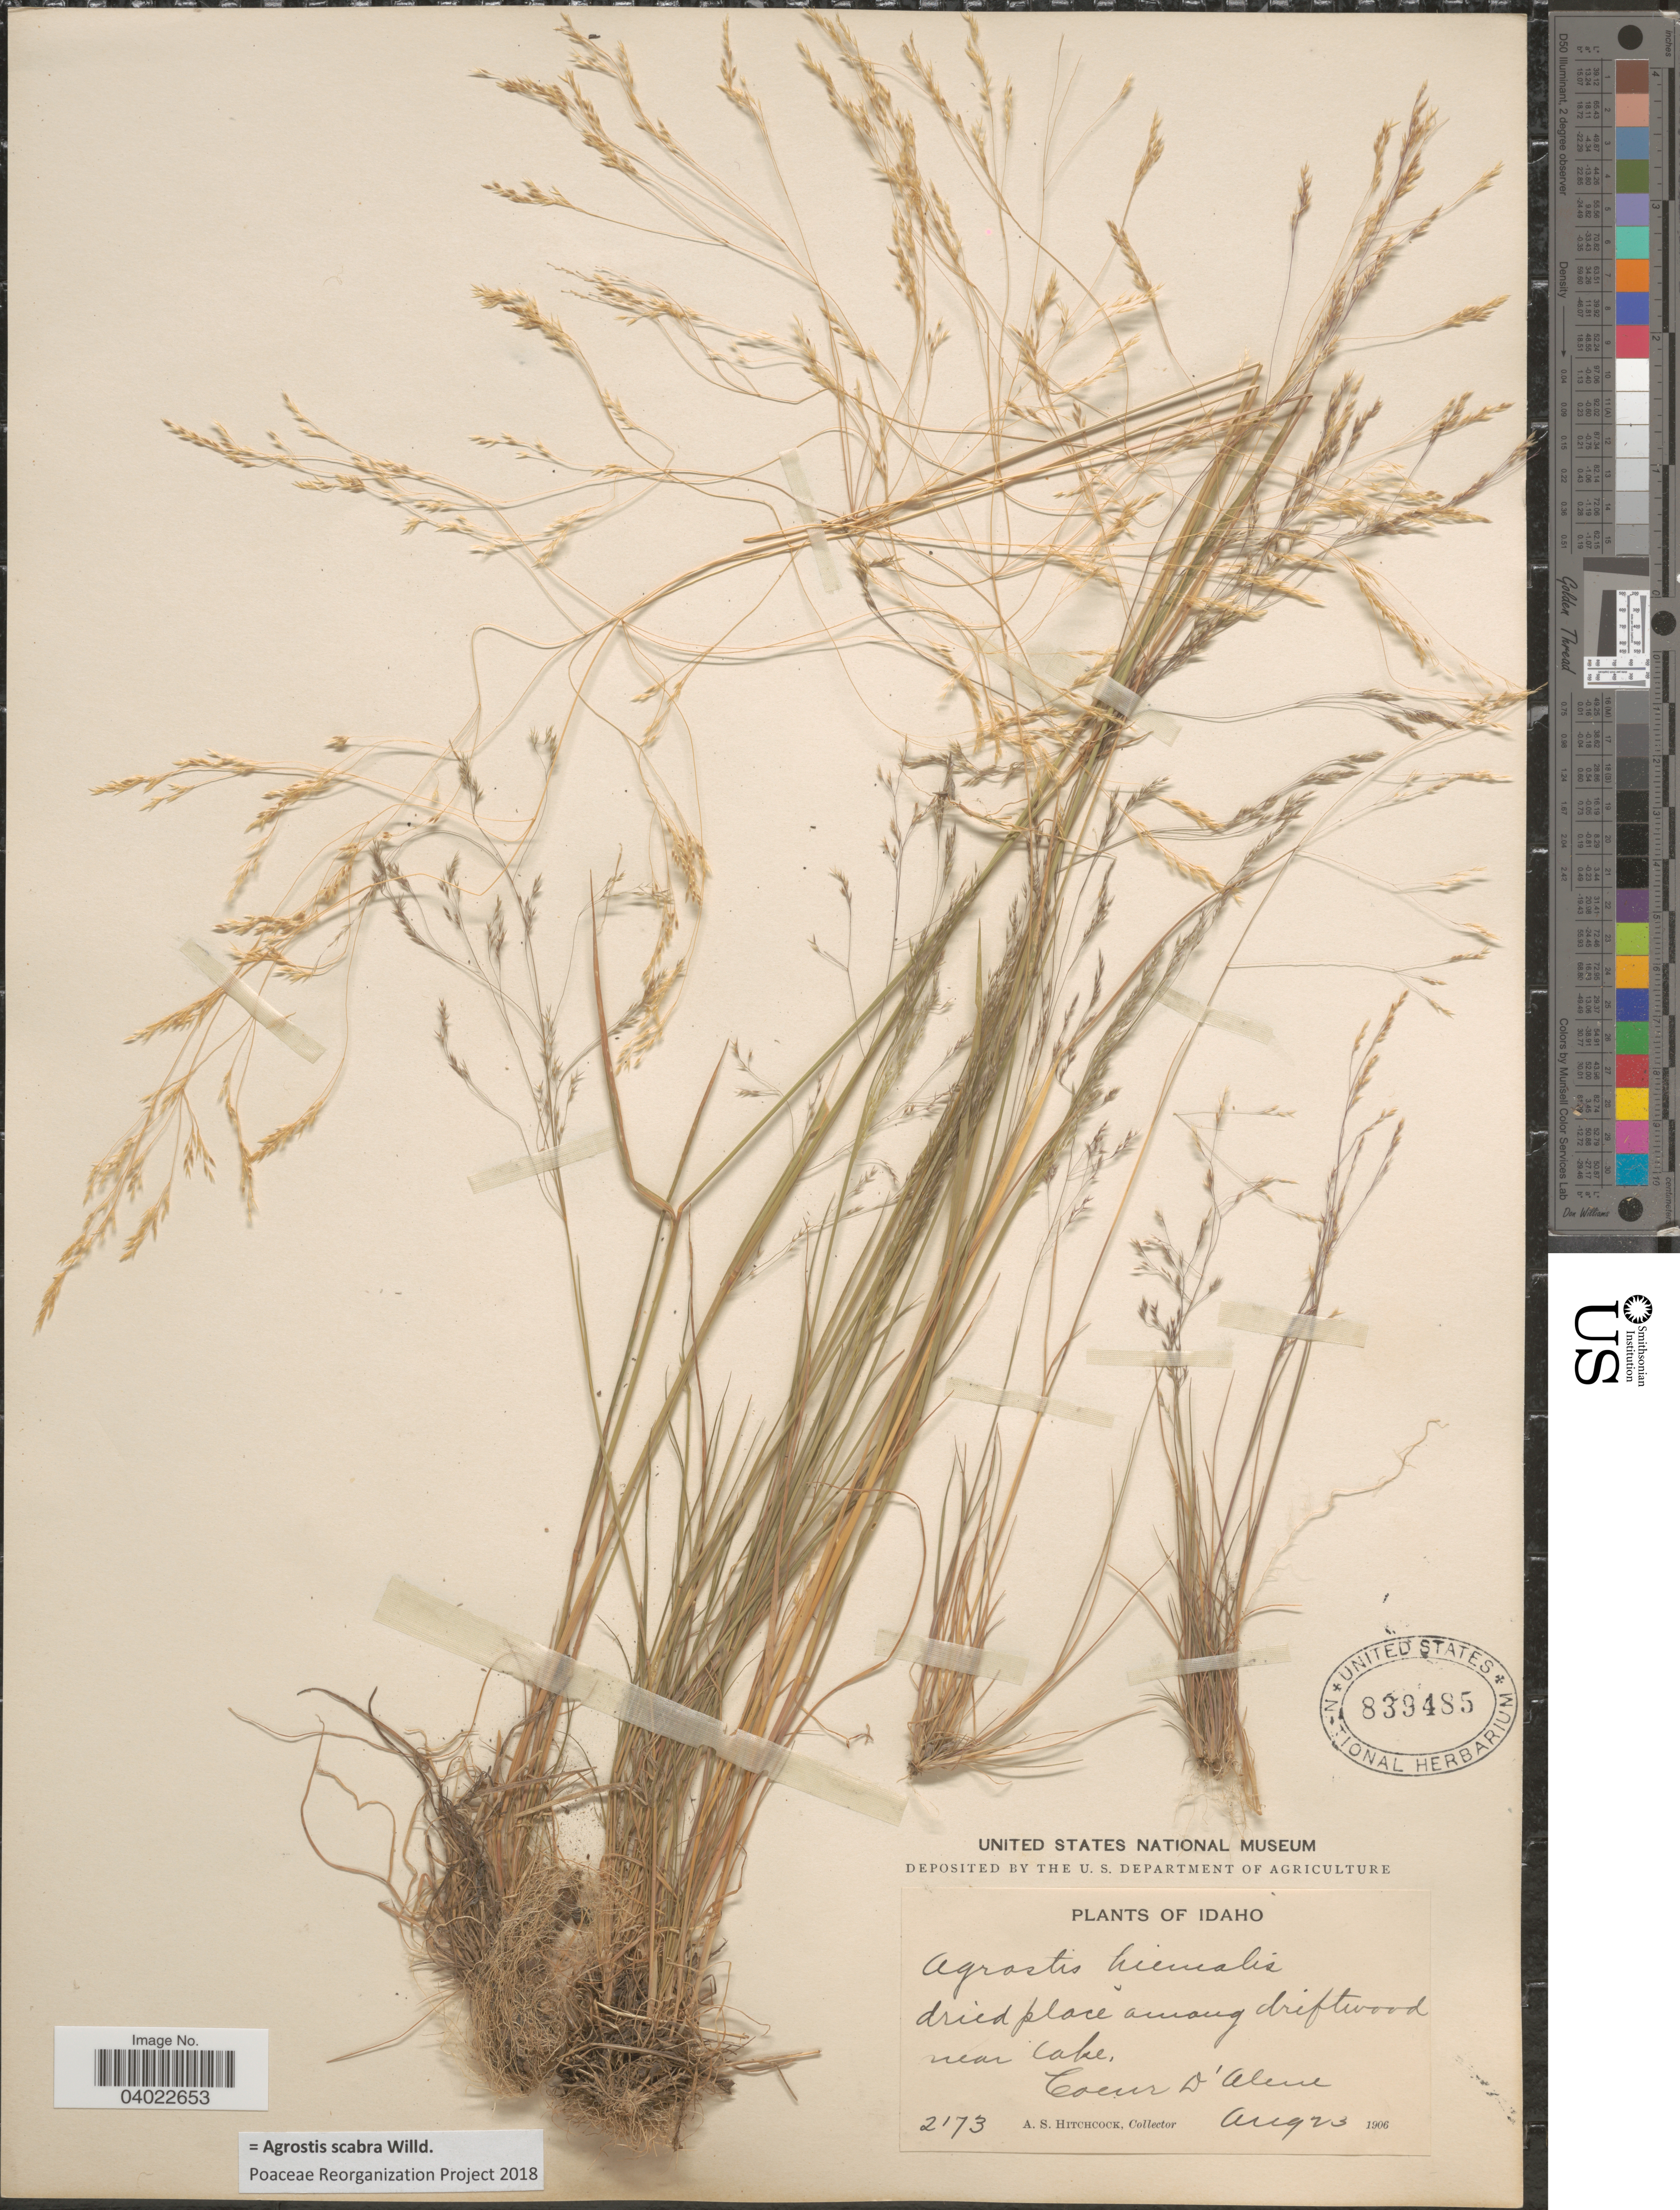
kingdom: Plantae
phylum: Tracheophyta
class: Liliopsida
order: Poales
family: Poaceae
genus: Agrostis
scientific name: Agrostis scabra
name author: Willd.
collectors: A. S. Hitchcock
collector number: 2173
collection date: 1906-08-23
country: United States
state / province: Idaho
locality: Among driftwood near lake, Coeur D'Alene.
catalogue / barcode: US 839485